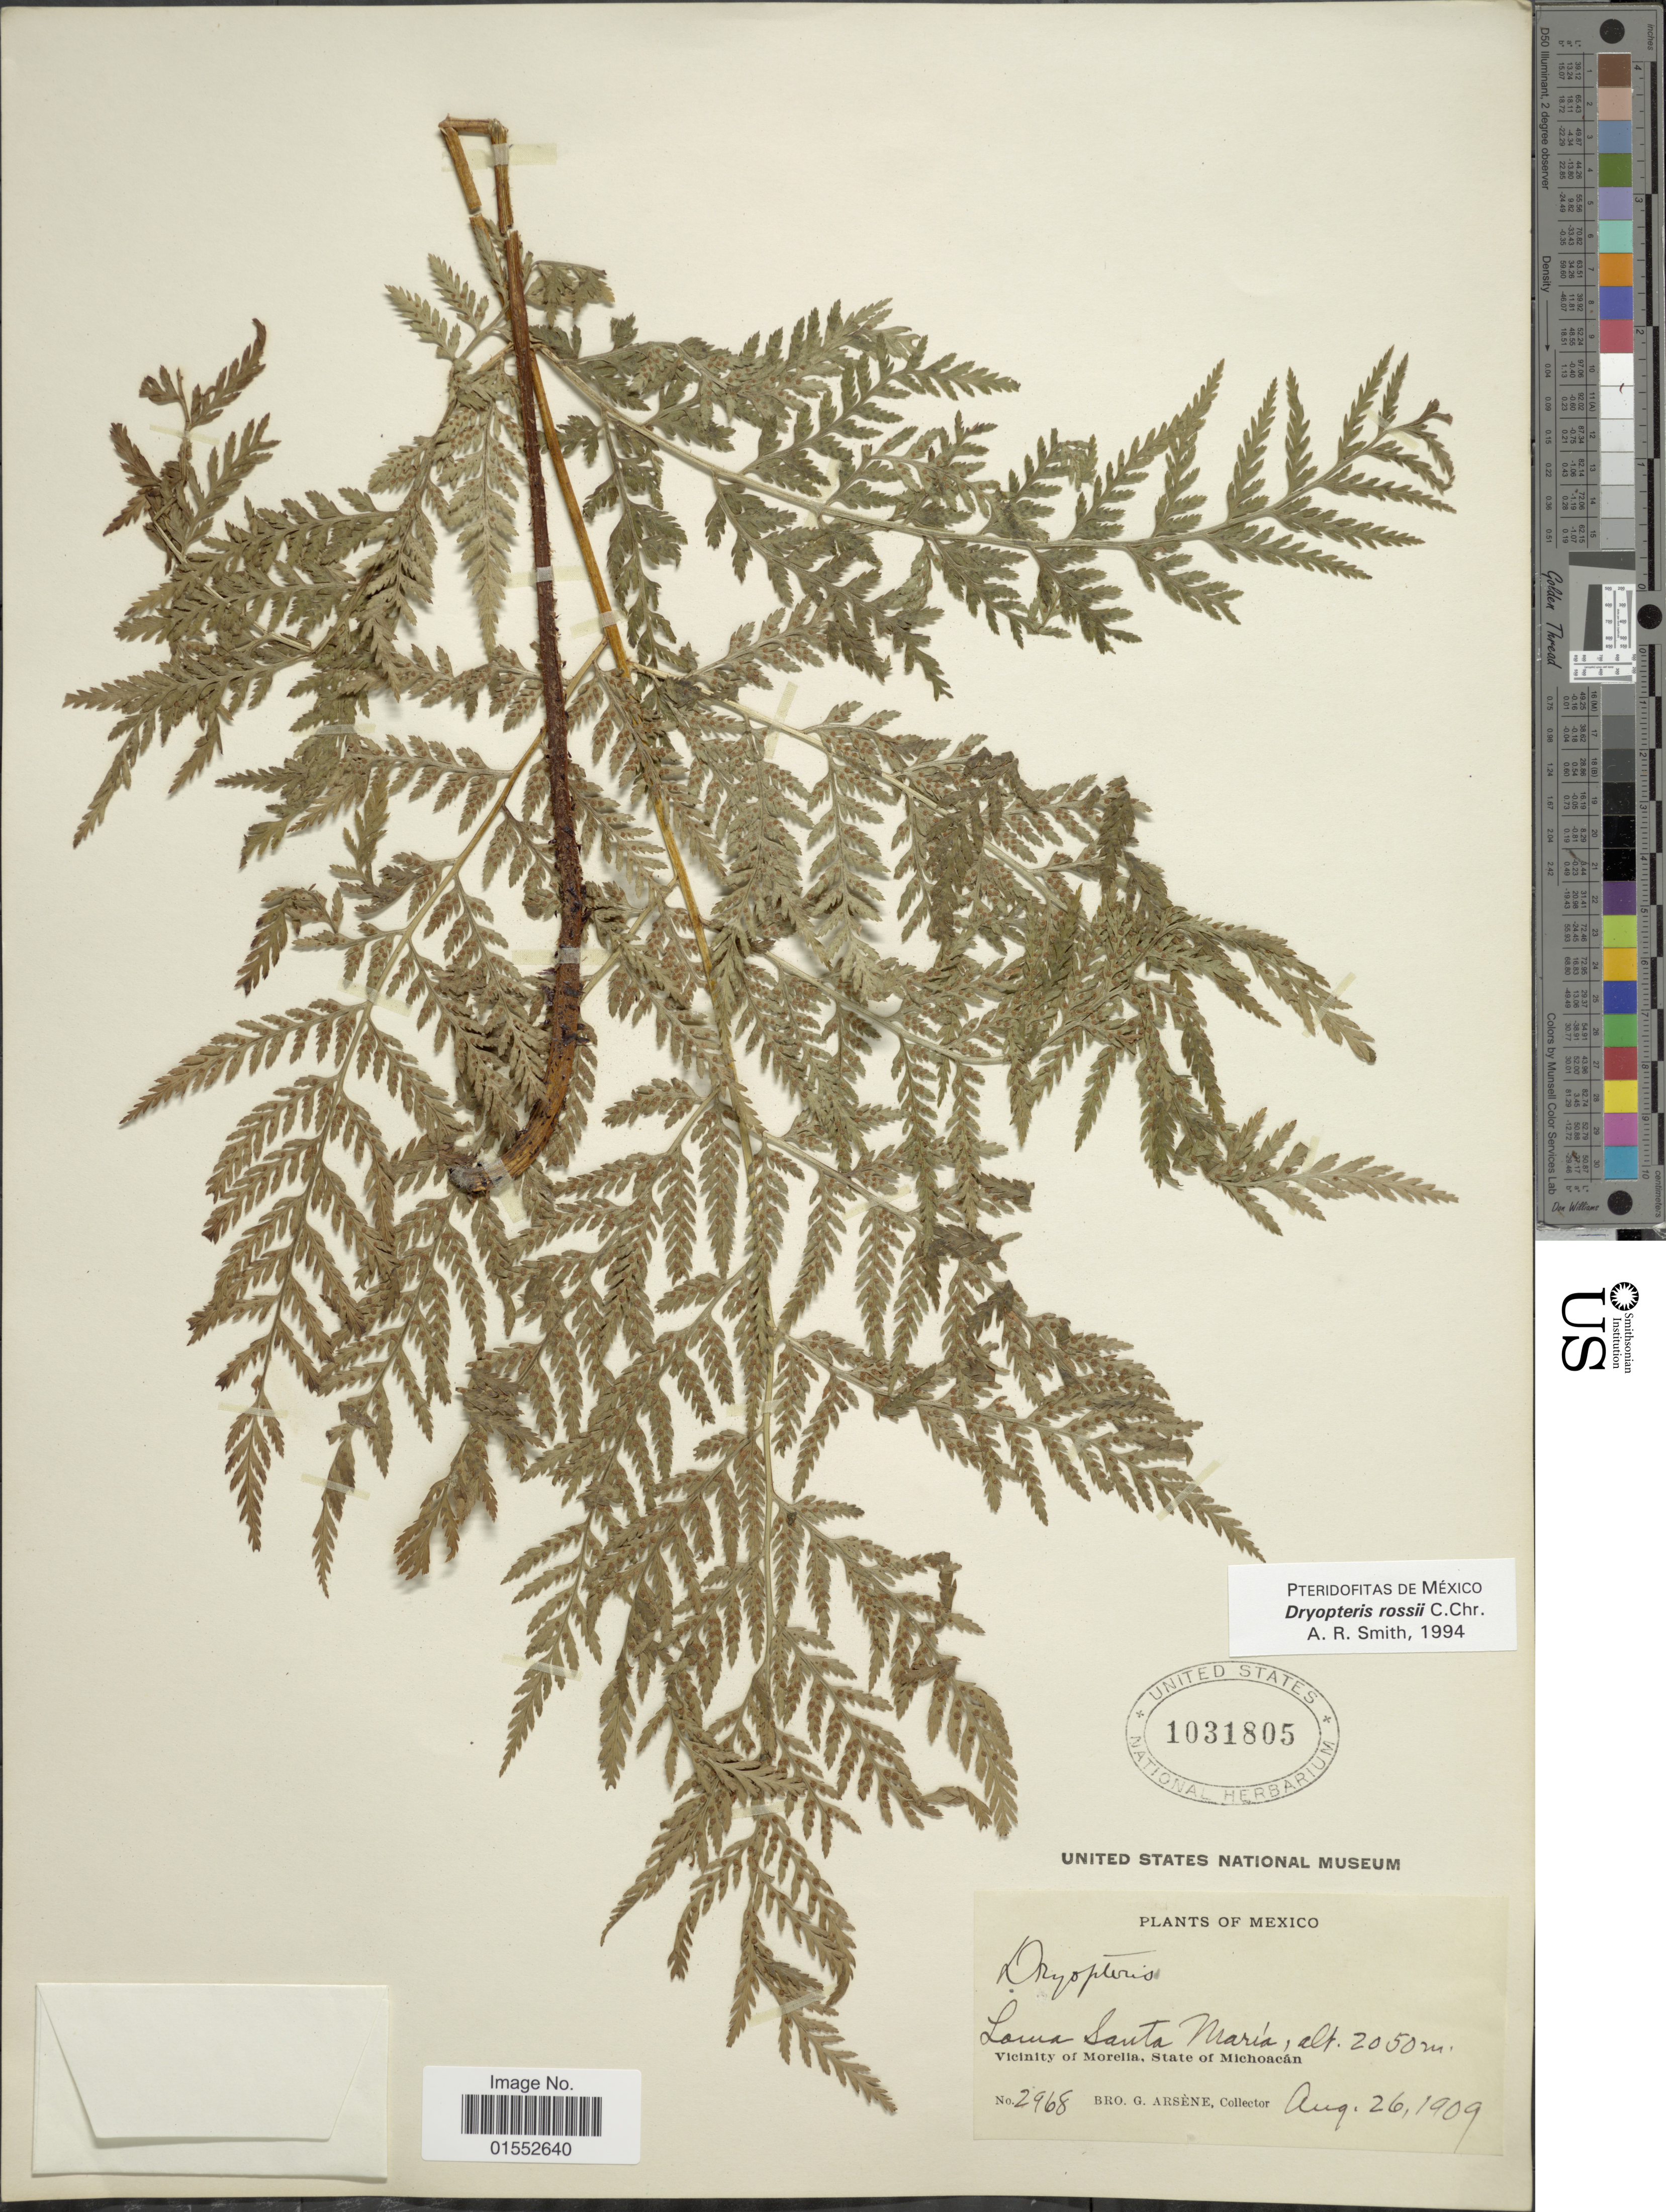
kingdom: Plantae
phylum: Tracheophyta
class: Polypodiopsida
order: Polypodiales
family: Dryopteridaceae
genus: Dryopteris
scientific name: Dryopteris rossii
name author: C. Chr.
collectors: Bro. G. Arsène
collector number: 2968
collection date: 1909-08-26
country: Mexico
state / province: Michoacán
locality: Loma Santa María, Vicinity of Morelia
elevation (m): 2050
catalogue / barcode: US 1031805